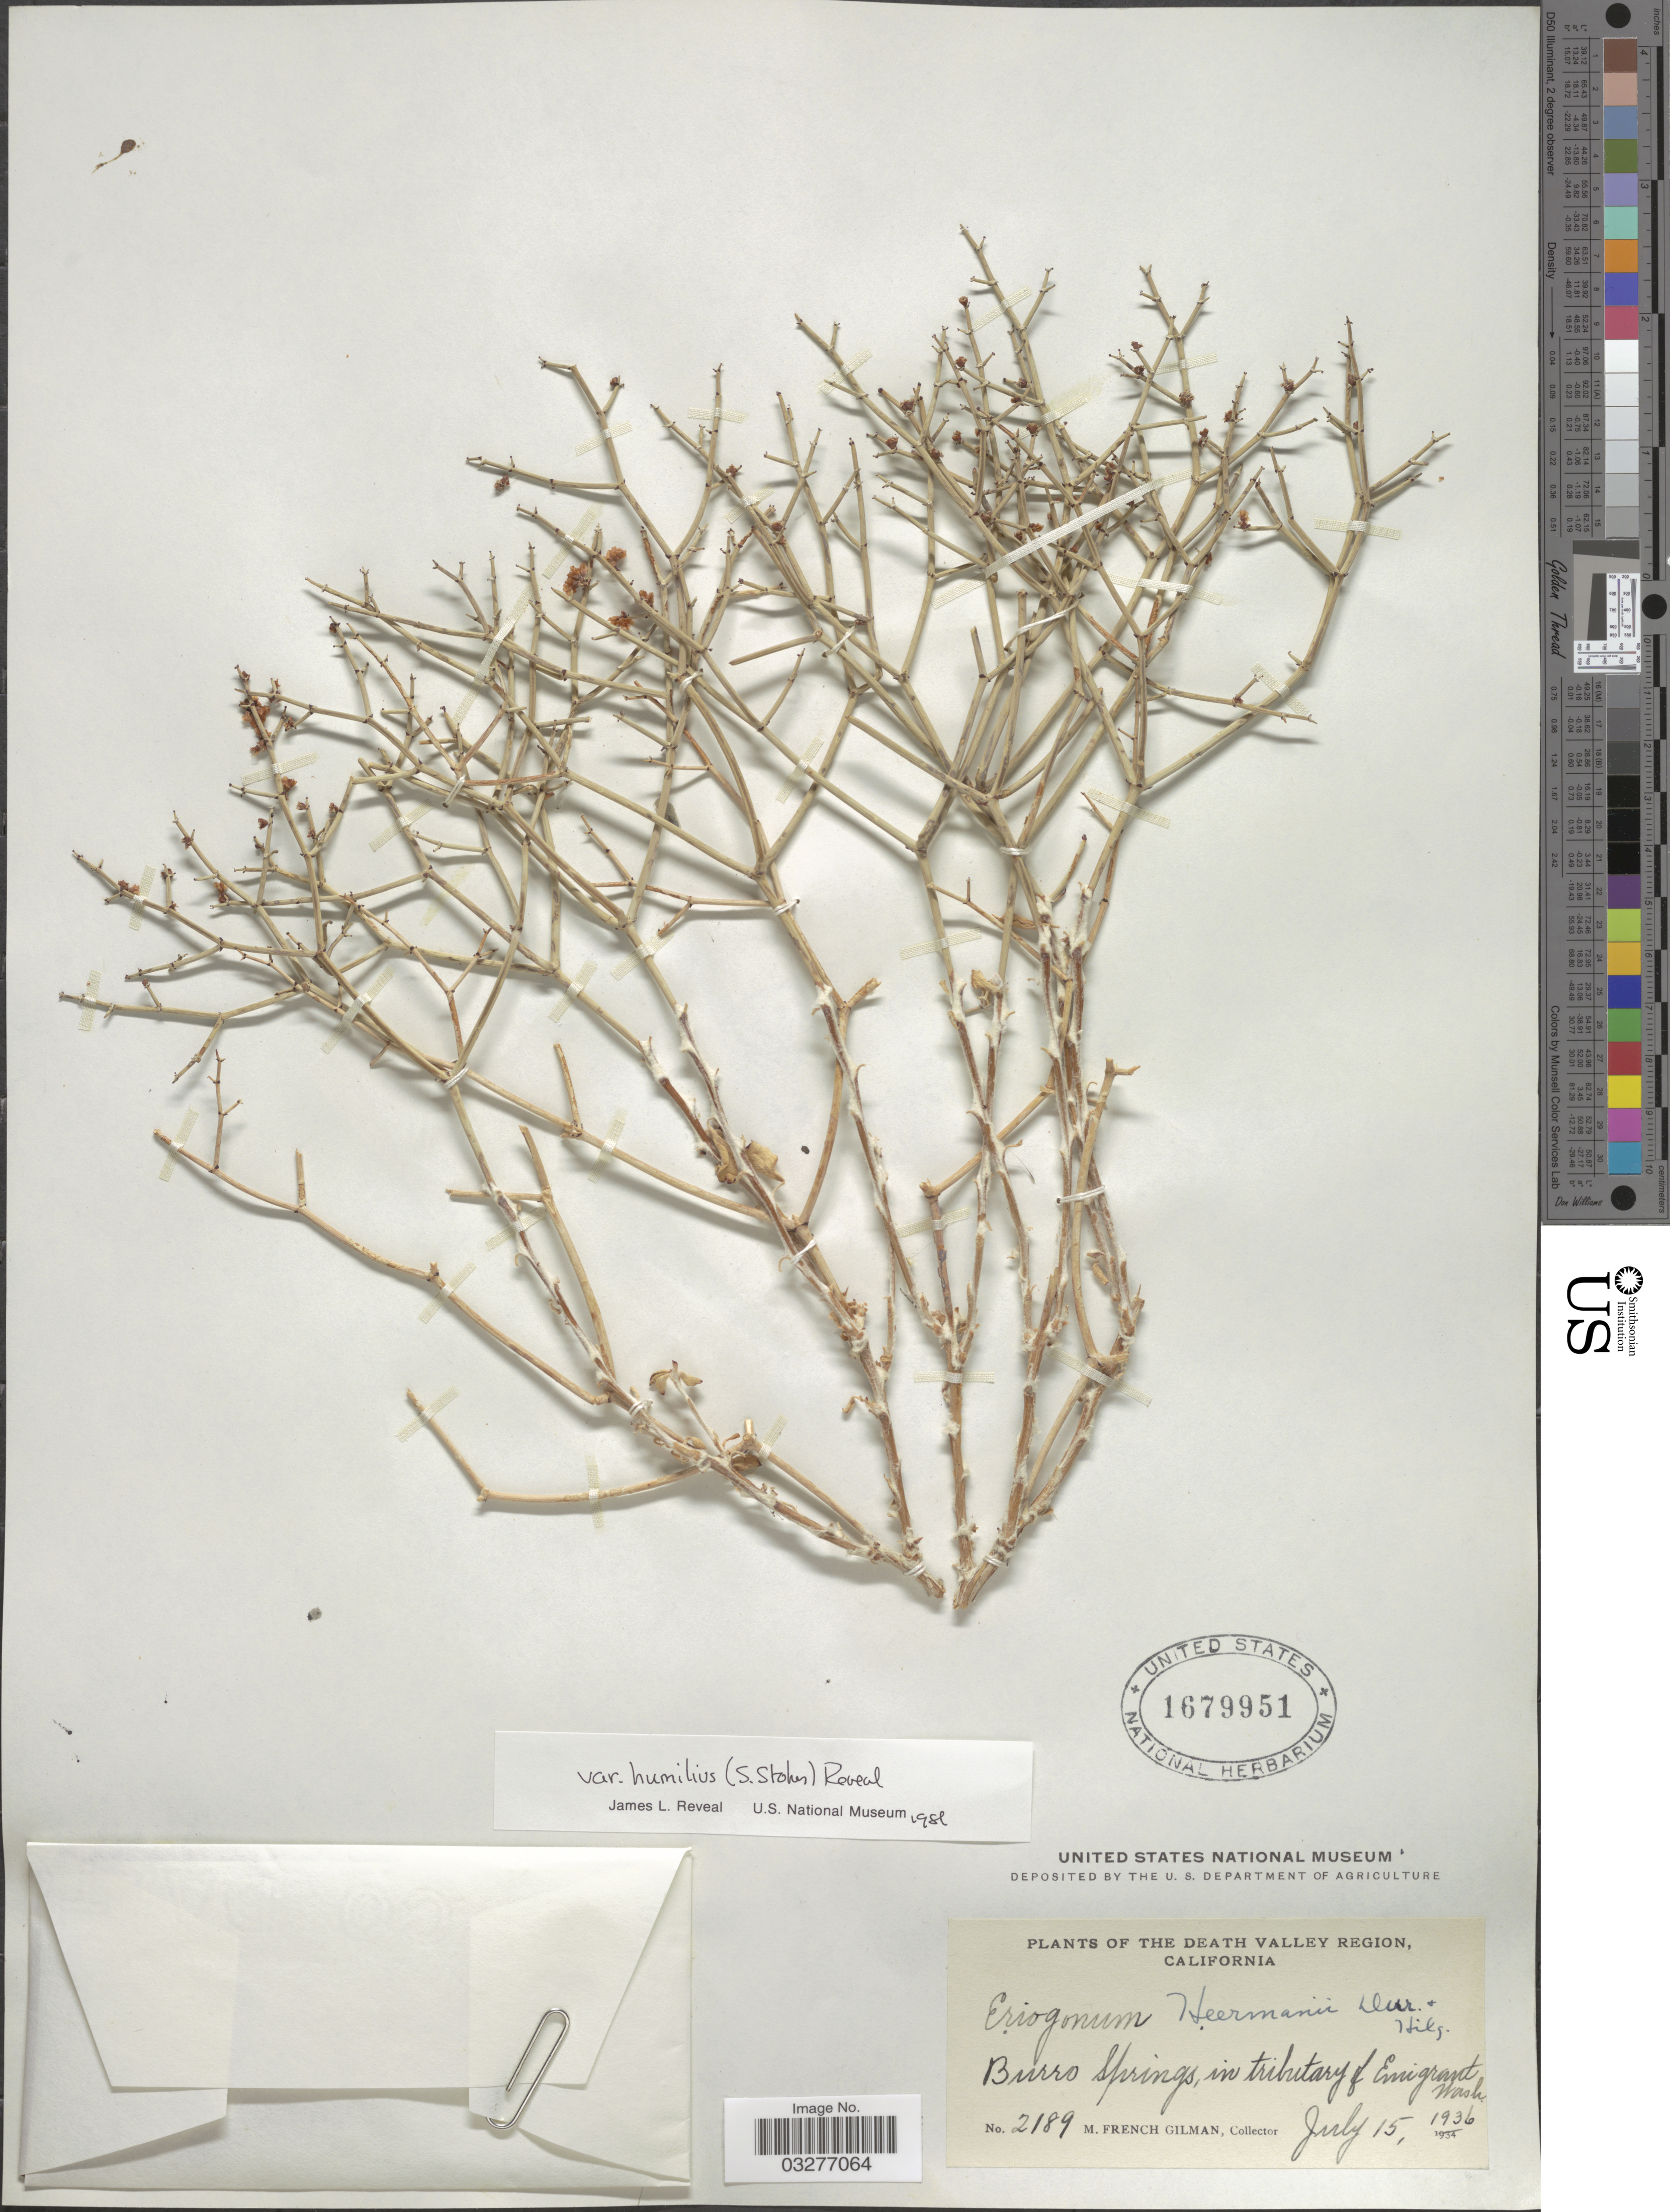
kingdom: Plantae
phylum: Tracheophyta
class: Magnoliopsida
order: Caryophyllales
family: Polygonaceae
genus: Eriogonum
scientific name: Eriogonum heermannii var. humilius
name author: (S. Stokes) Reveal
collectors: M. F. Gilman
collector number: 2189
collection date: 1936-07-15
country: United States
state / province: California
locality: The Death Valley Region. Burro Springs, in tributary of Emigrant Wash.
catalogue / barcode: US 1679951